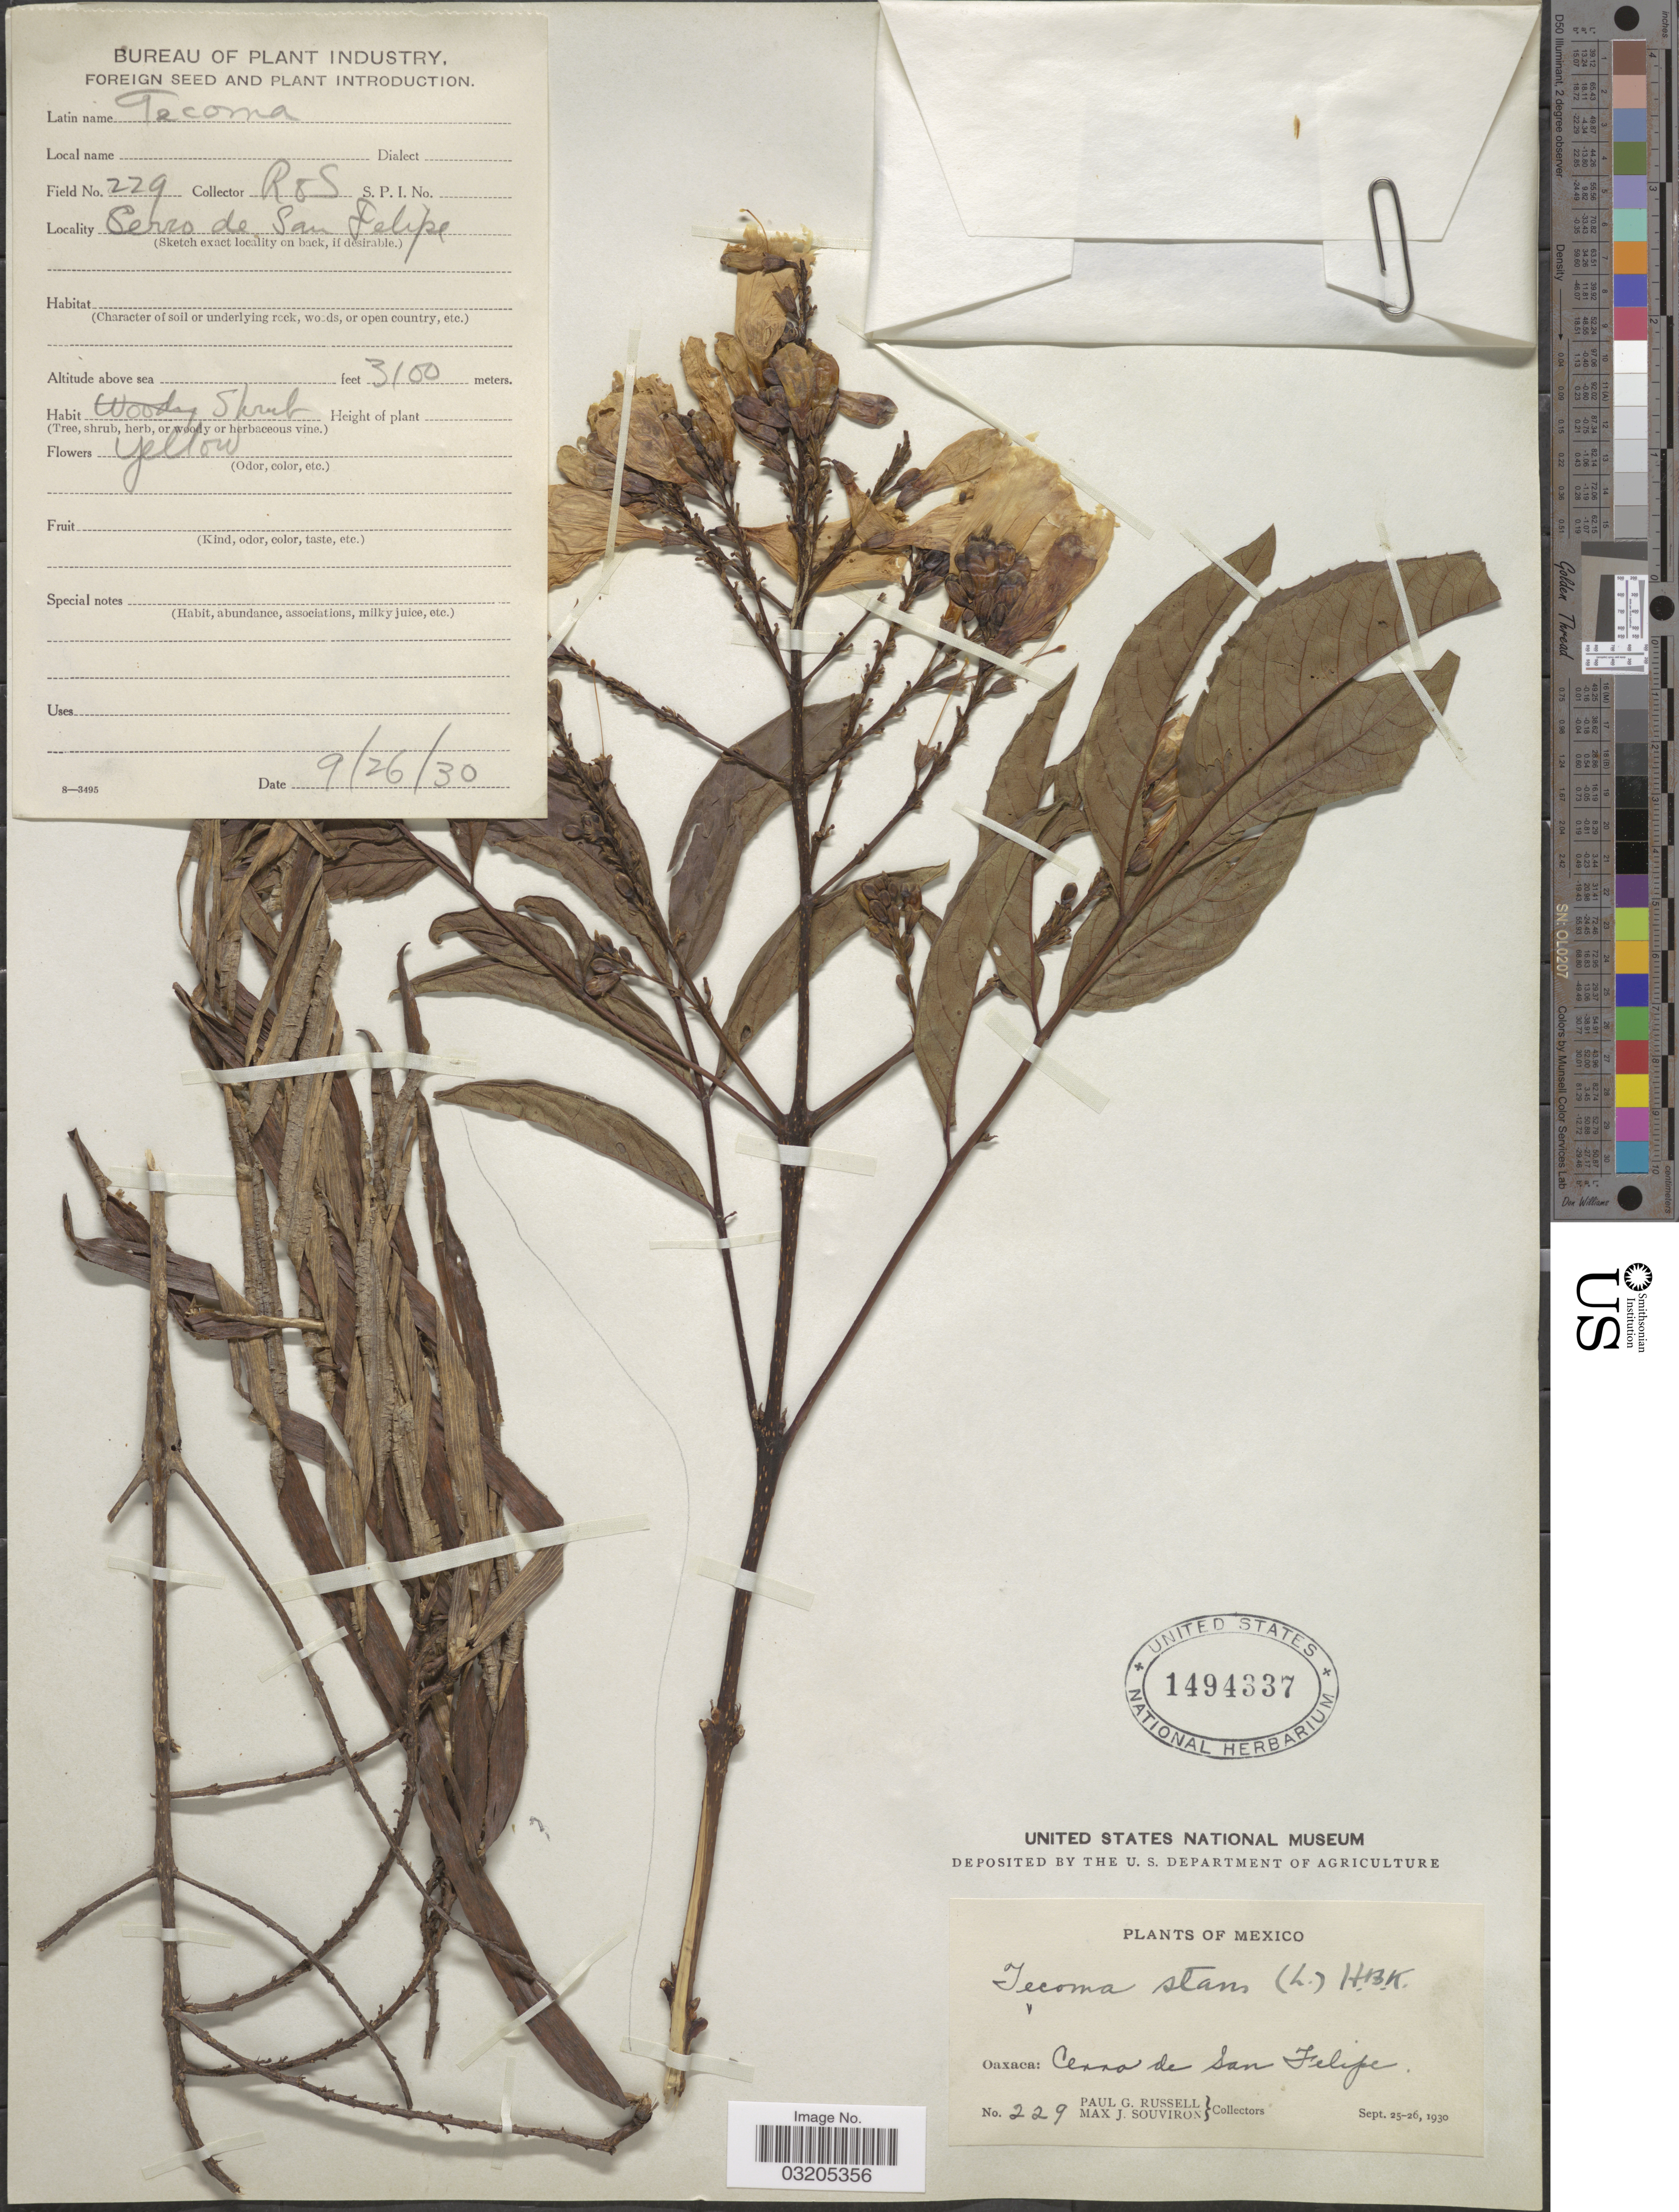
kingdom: Plantae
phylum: Tracheophyta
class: Magnoliopsida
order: Lamiales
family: Bignoniaceae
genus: Tecoma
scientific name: Tecoma stans var. stans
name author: (L.) Juss. ex Kunth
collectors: P. G. Russell & M. J. Souviron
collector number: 229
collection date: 1930-09-25/1930-09-26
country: Mexico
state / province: Oaxaca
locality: Cerro de San Felipe.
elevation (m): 3100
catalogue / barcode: US 1494337